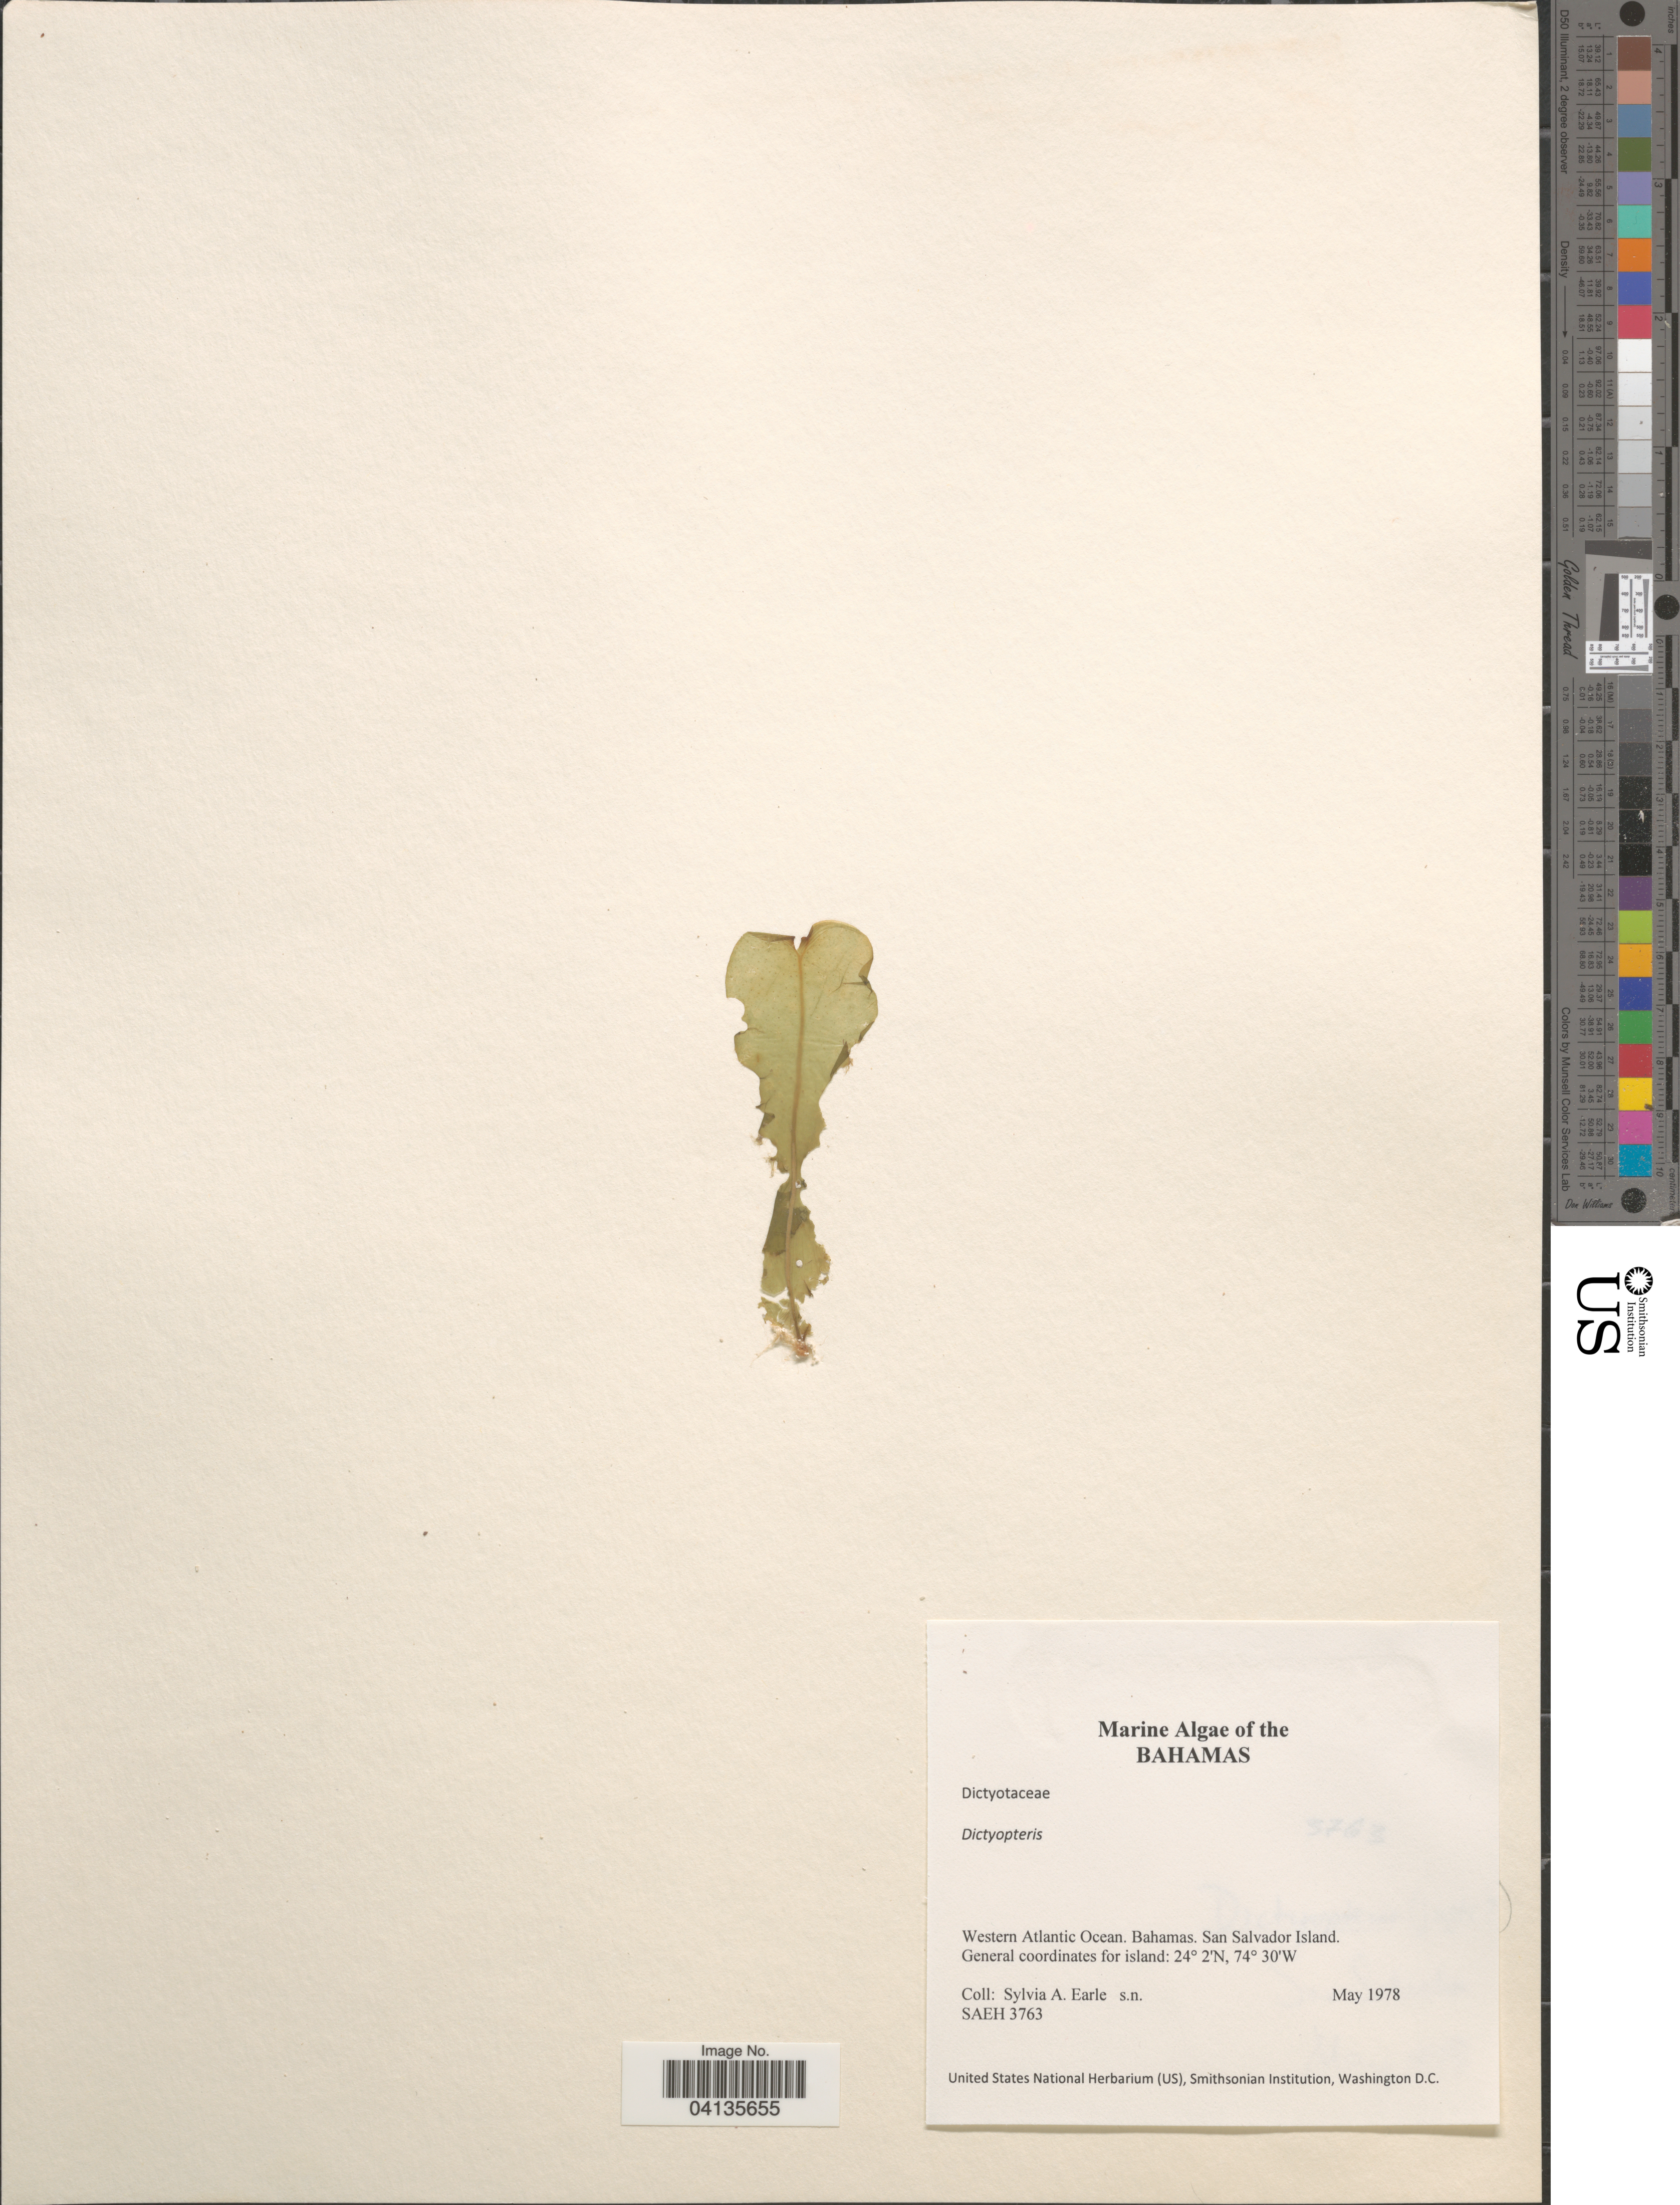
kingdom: Chromista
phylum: Ochrophyta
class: Phaeophyceae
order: Dictyotales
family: Dictyotaceae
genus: Dictyopteris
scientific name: Dictyopteris sp.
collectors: S. A. Earle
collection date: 1978-05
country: Bahamas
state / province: San Salvador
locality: Western Atlantic Ocean.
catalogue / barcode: US 238486